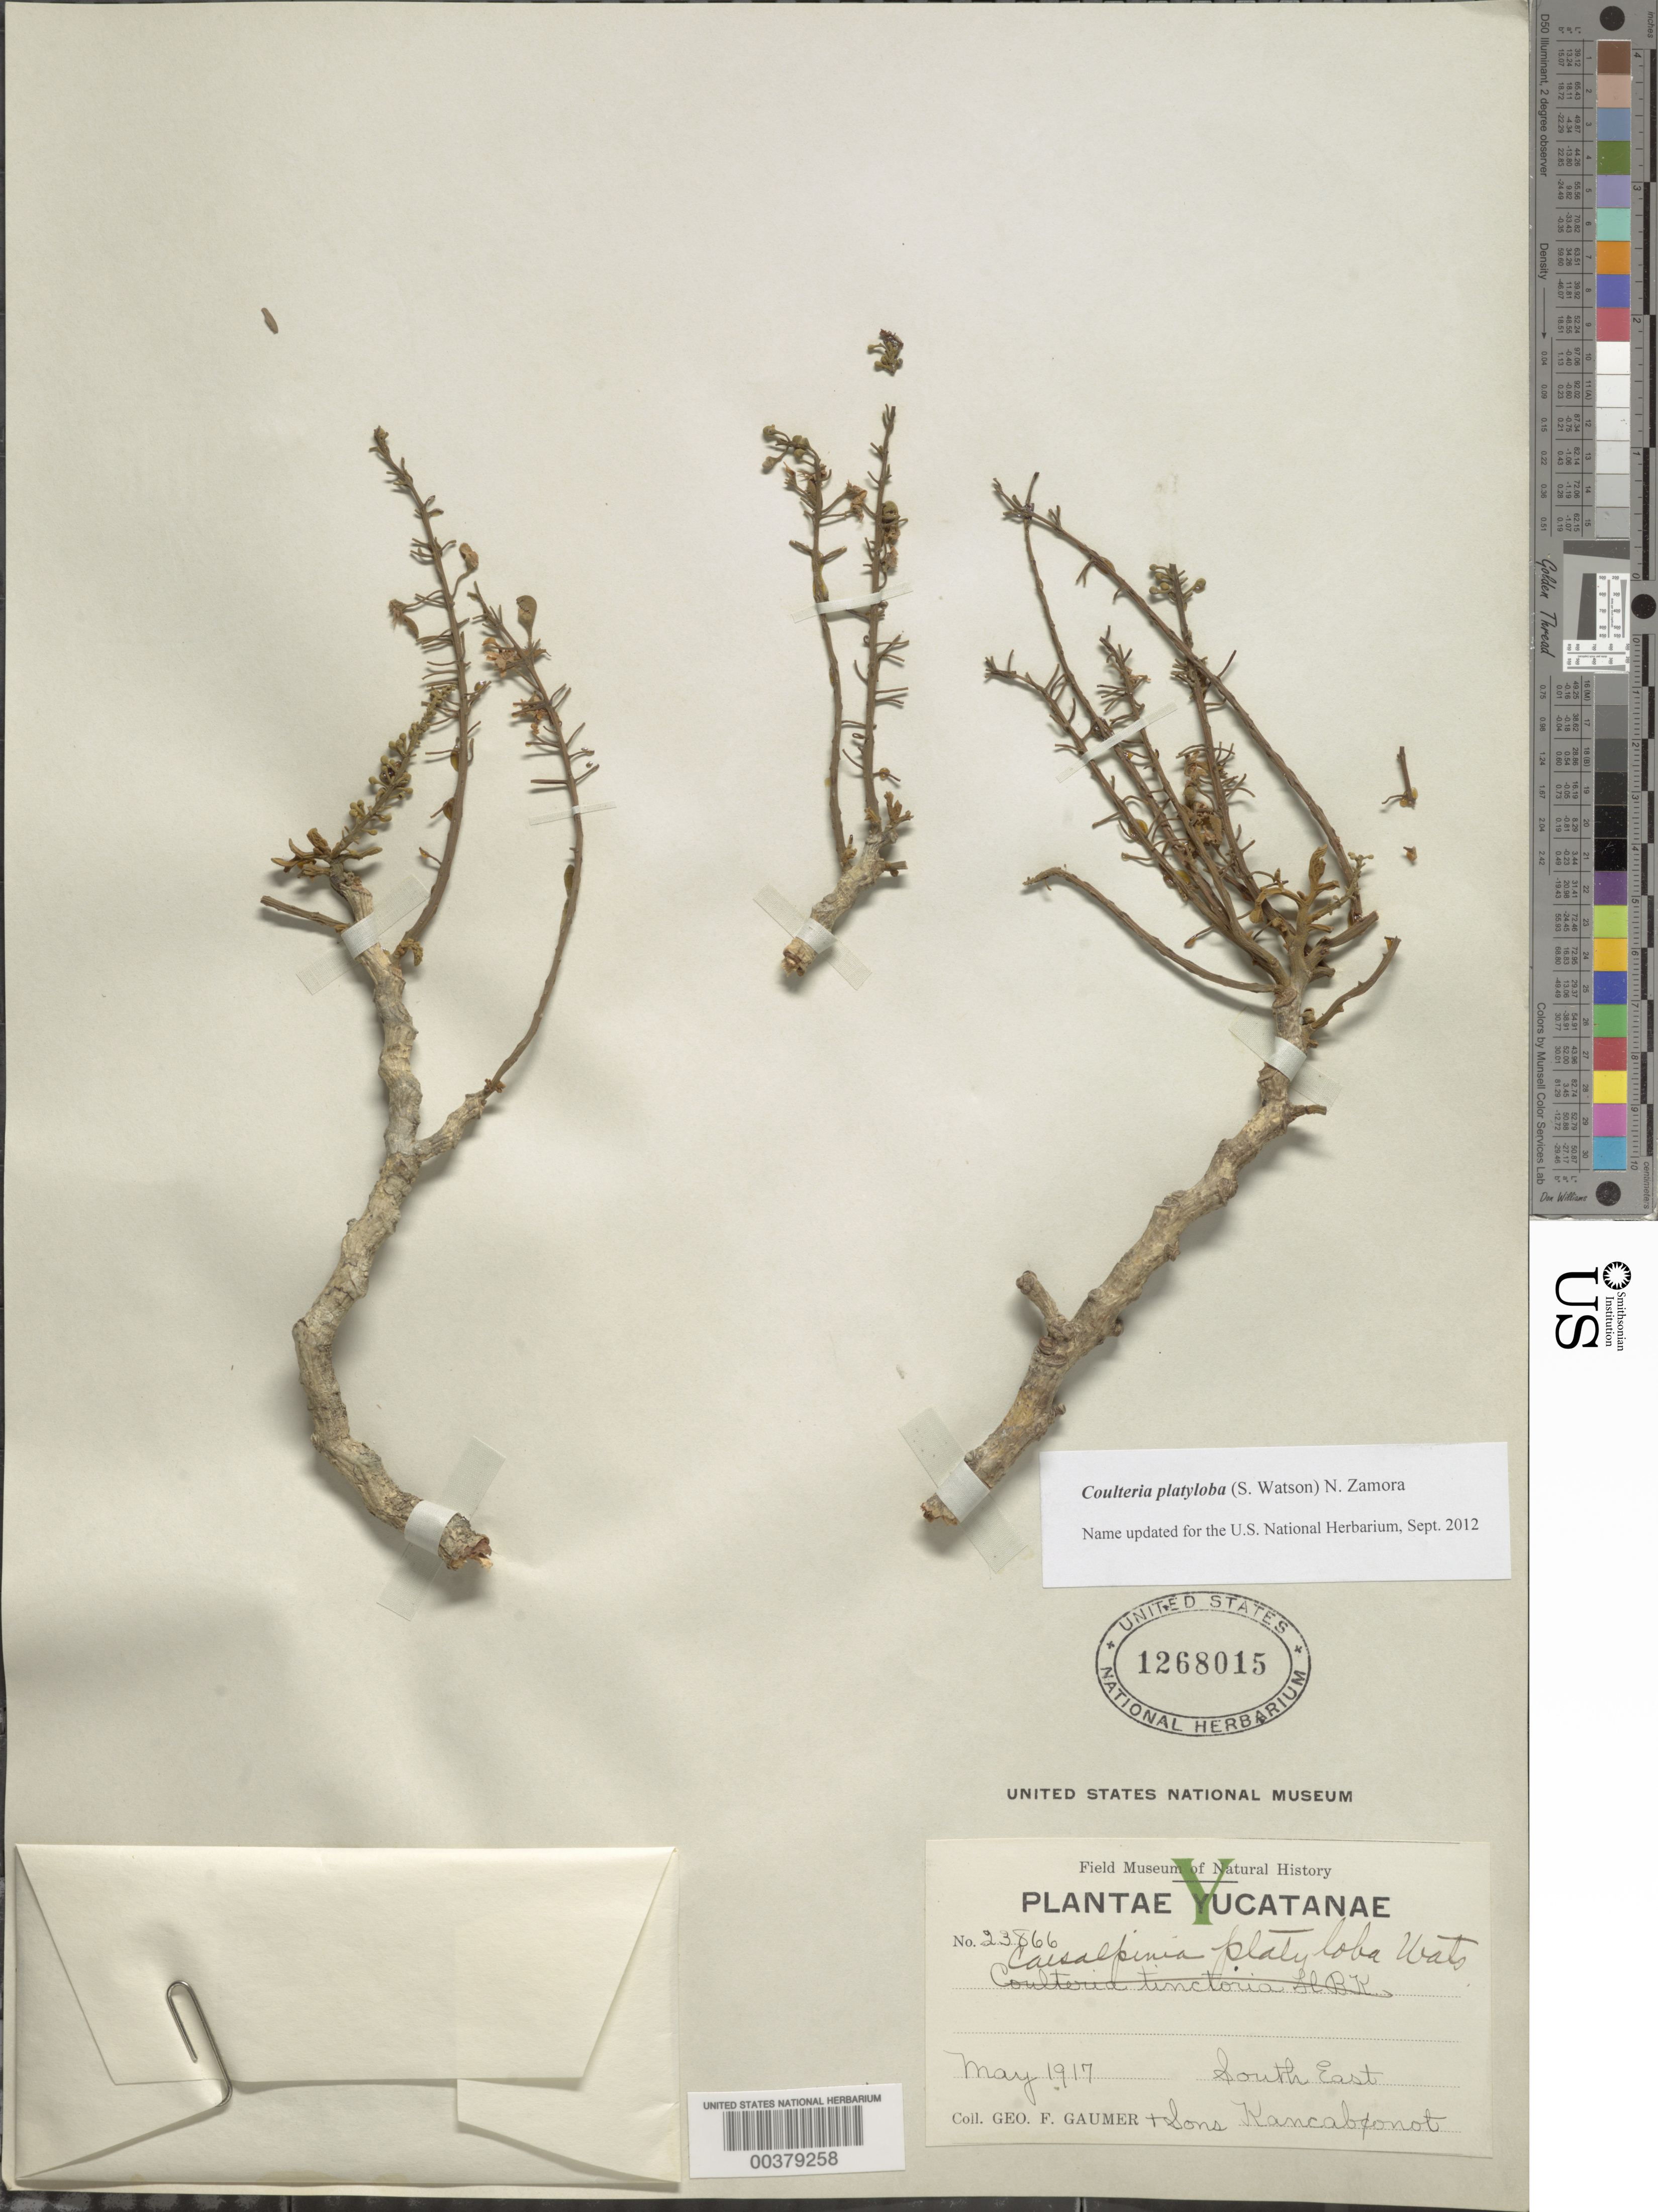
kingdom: Plantae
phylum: Tracheophyta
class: Magnoliopsida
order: Fabales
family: Fabaceae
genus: Coulteria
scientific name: Coulteria platyloba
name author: (S. Watson) N. Zamora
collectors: G. F. Gaumer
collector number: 23866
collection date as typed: May 1917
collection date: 1917-05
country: Mexico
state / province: Yucatán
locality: Se kancabconot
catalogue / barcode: US 1268015